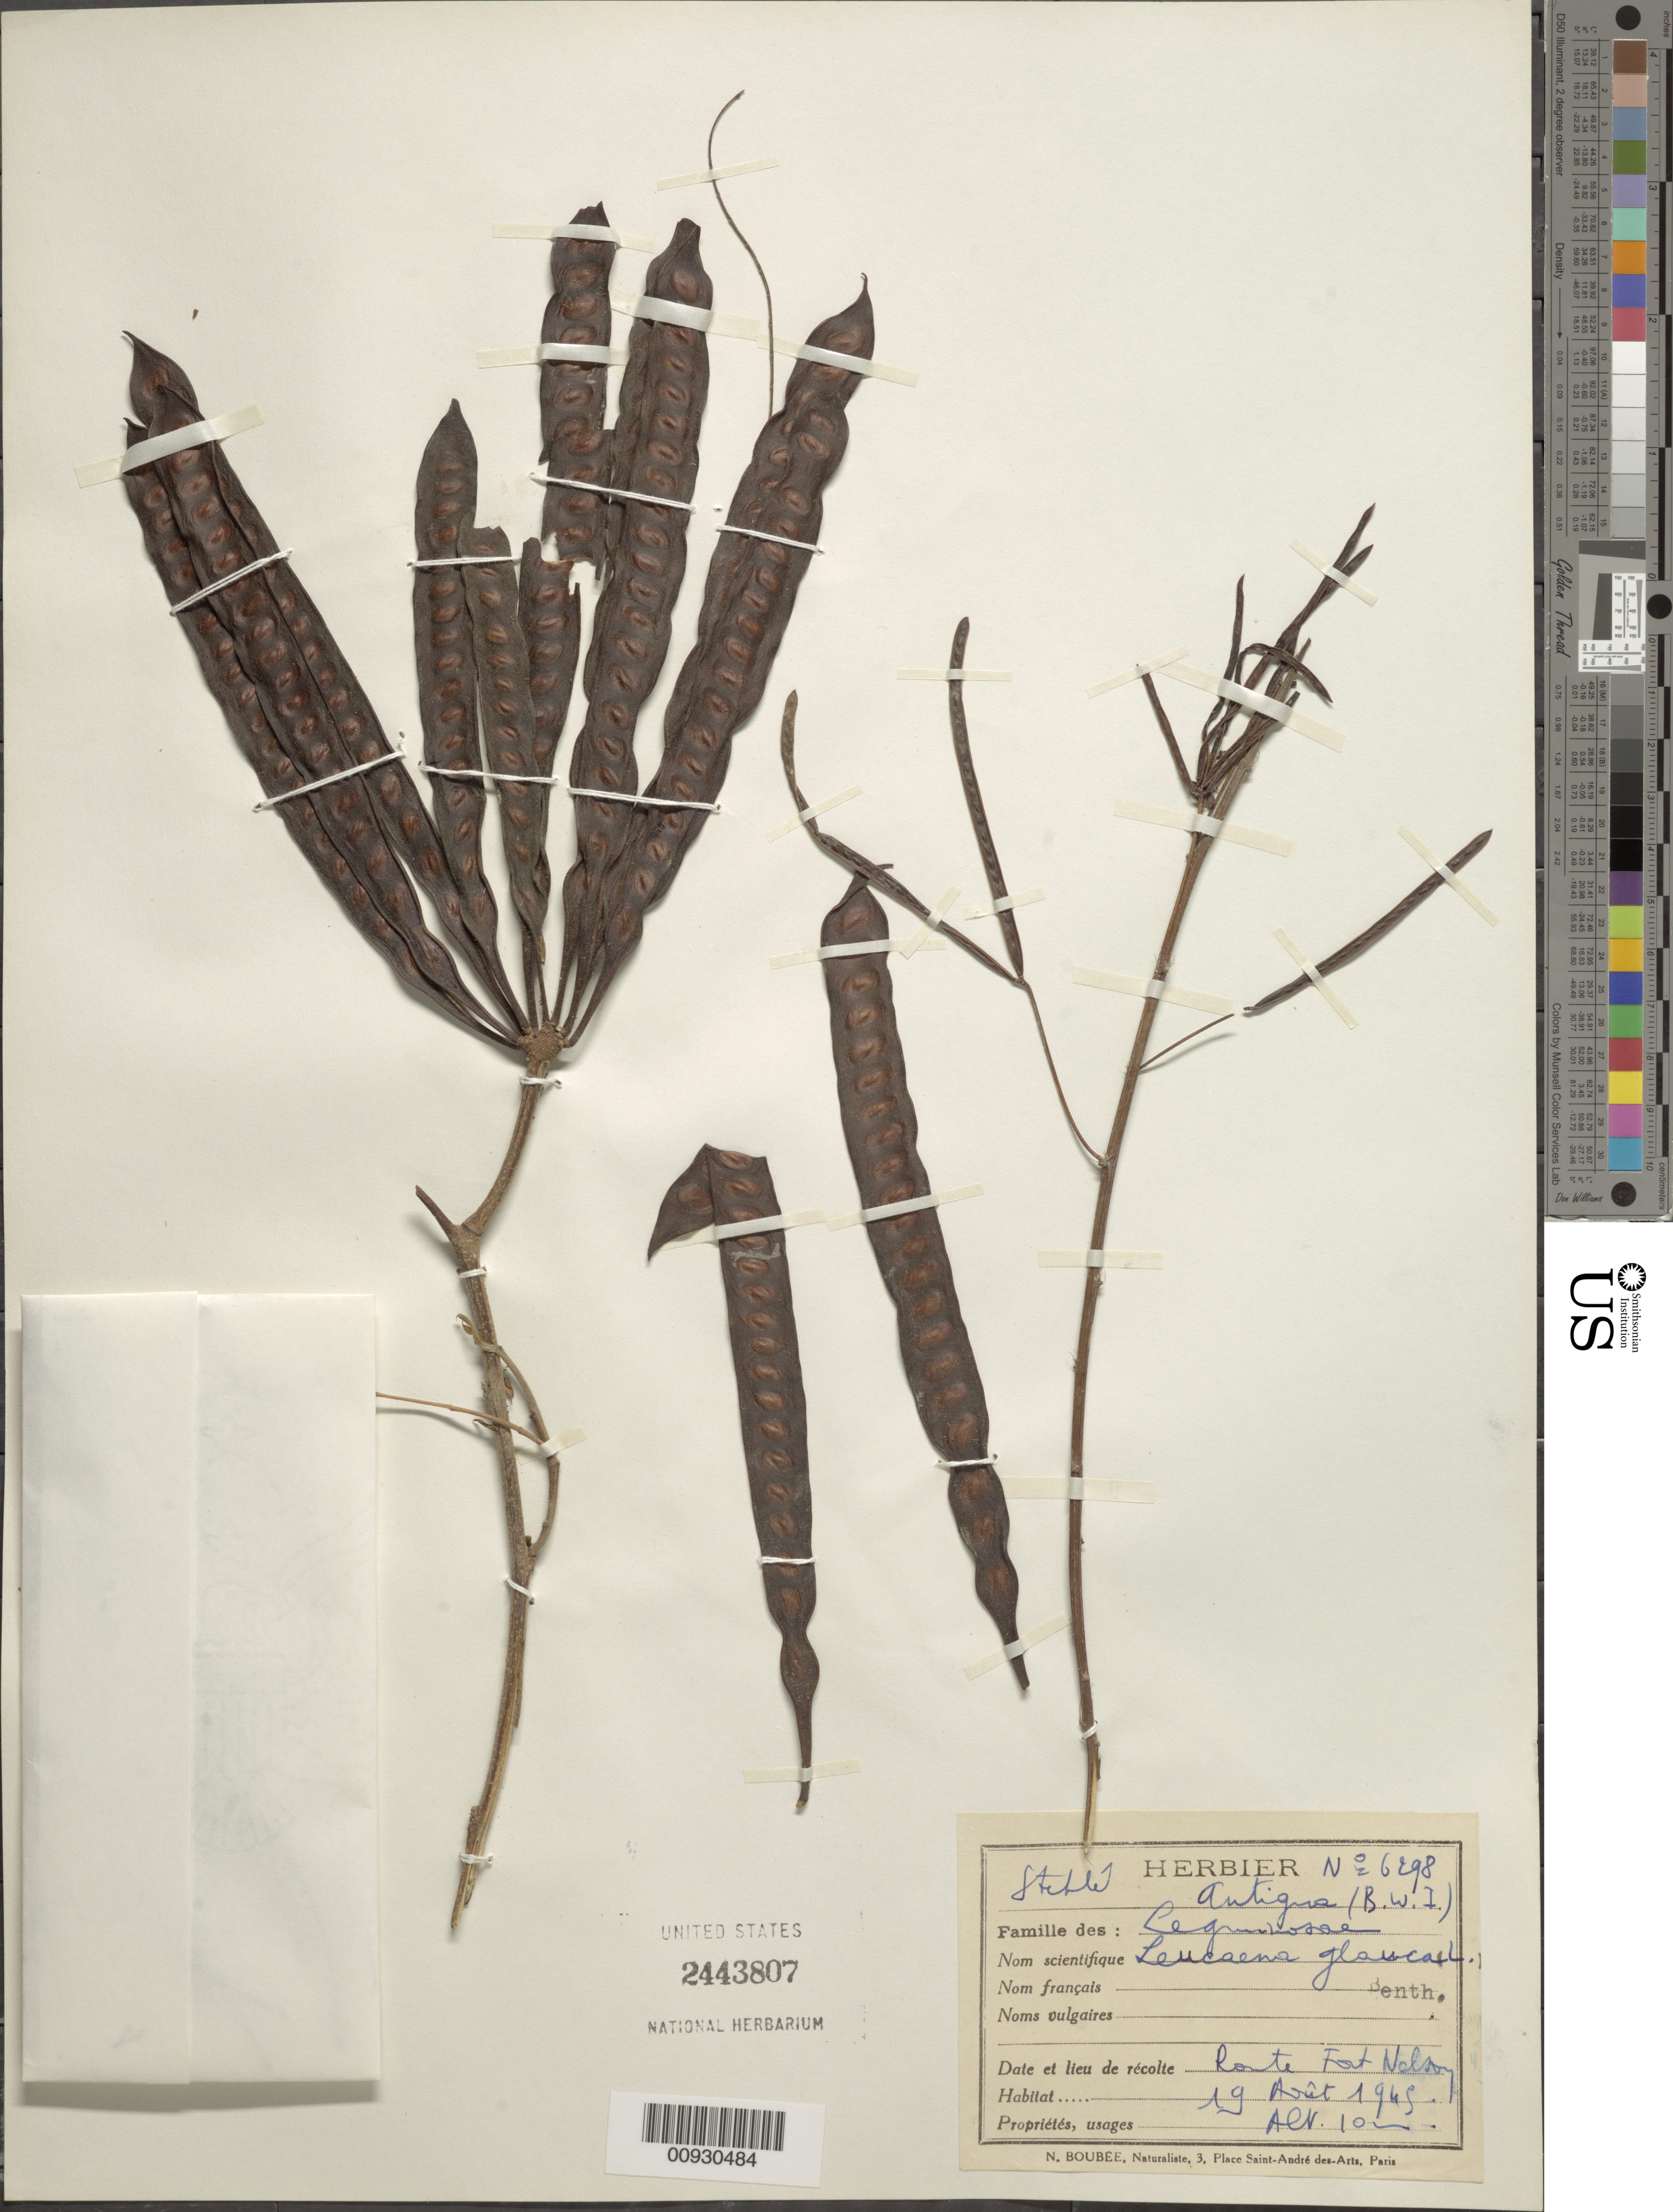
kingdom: Plantae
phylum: Tracheophyta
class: Magnoliopsida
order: Fabales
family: Fabaceae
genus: Leucaena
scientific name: Leucaena leucocephala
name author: (Lam.) de Wit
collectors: H. Stehlé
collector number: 6298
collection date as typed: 19 Aug 1945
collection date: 1945-08-19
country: Antigua and Barbuda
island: Antigua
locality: Route Fort Nelson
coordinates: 0 N, 0 E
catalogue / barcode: US 2443807